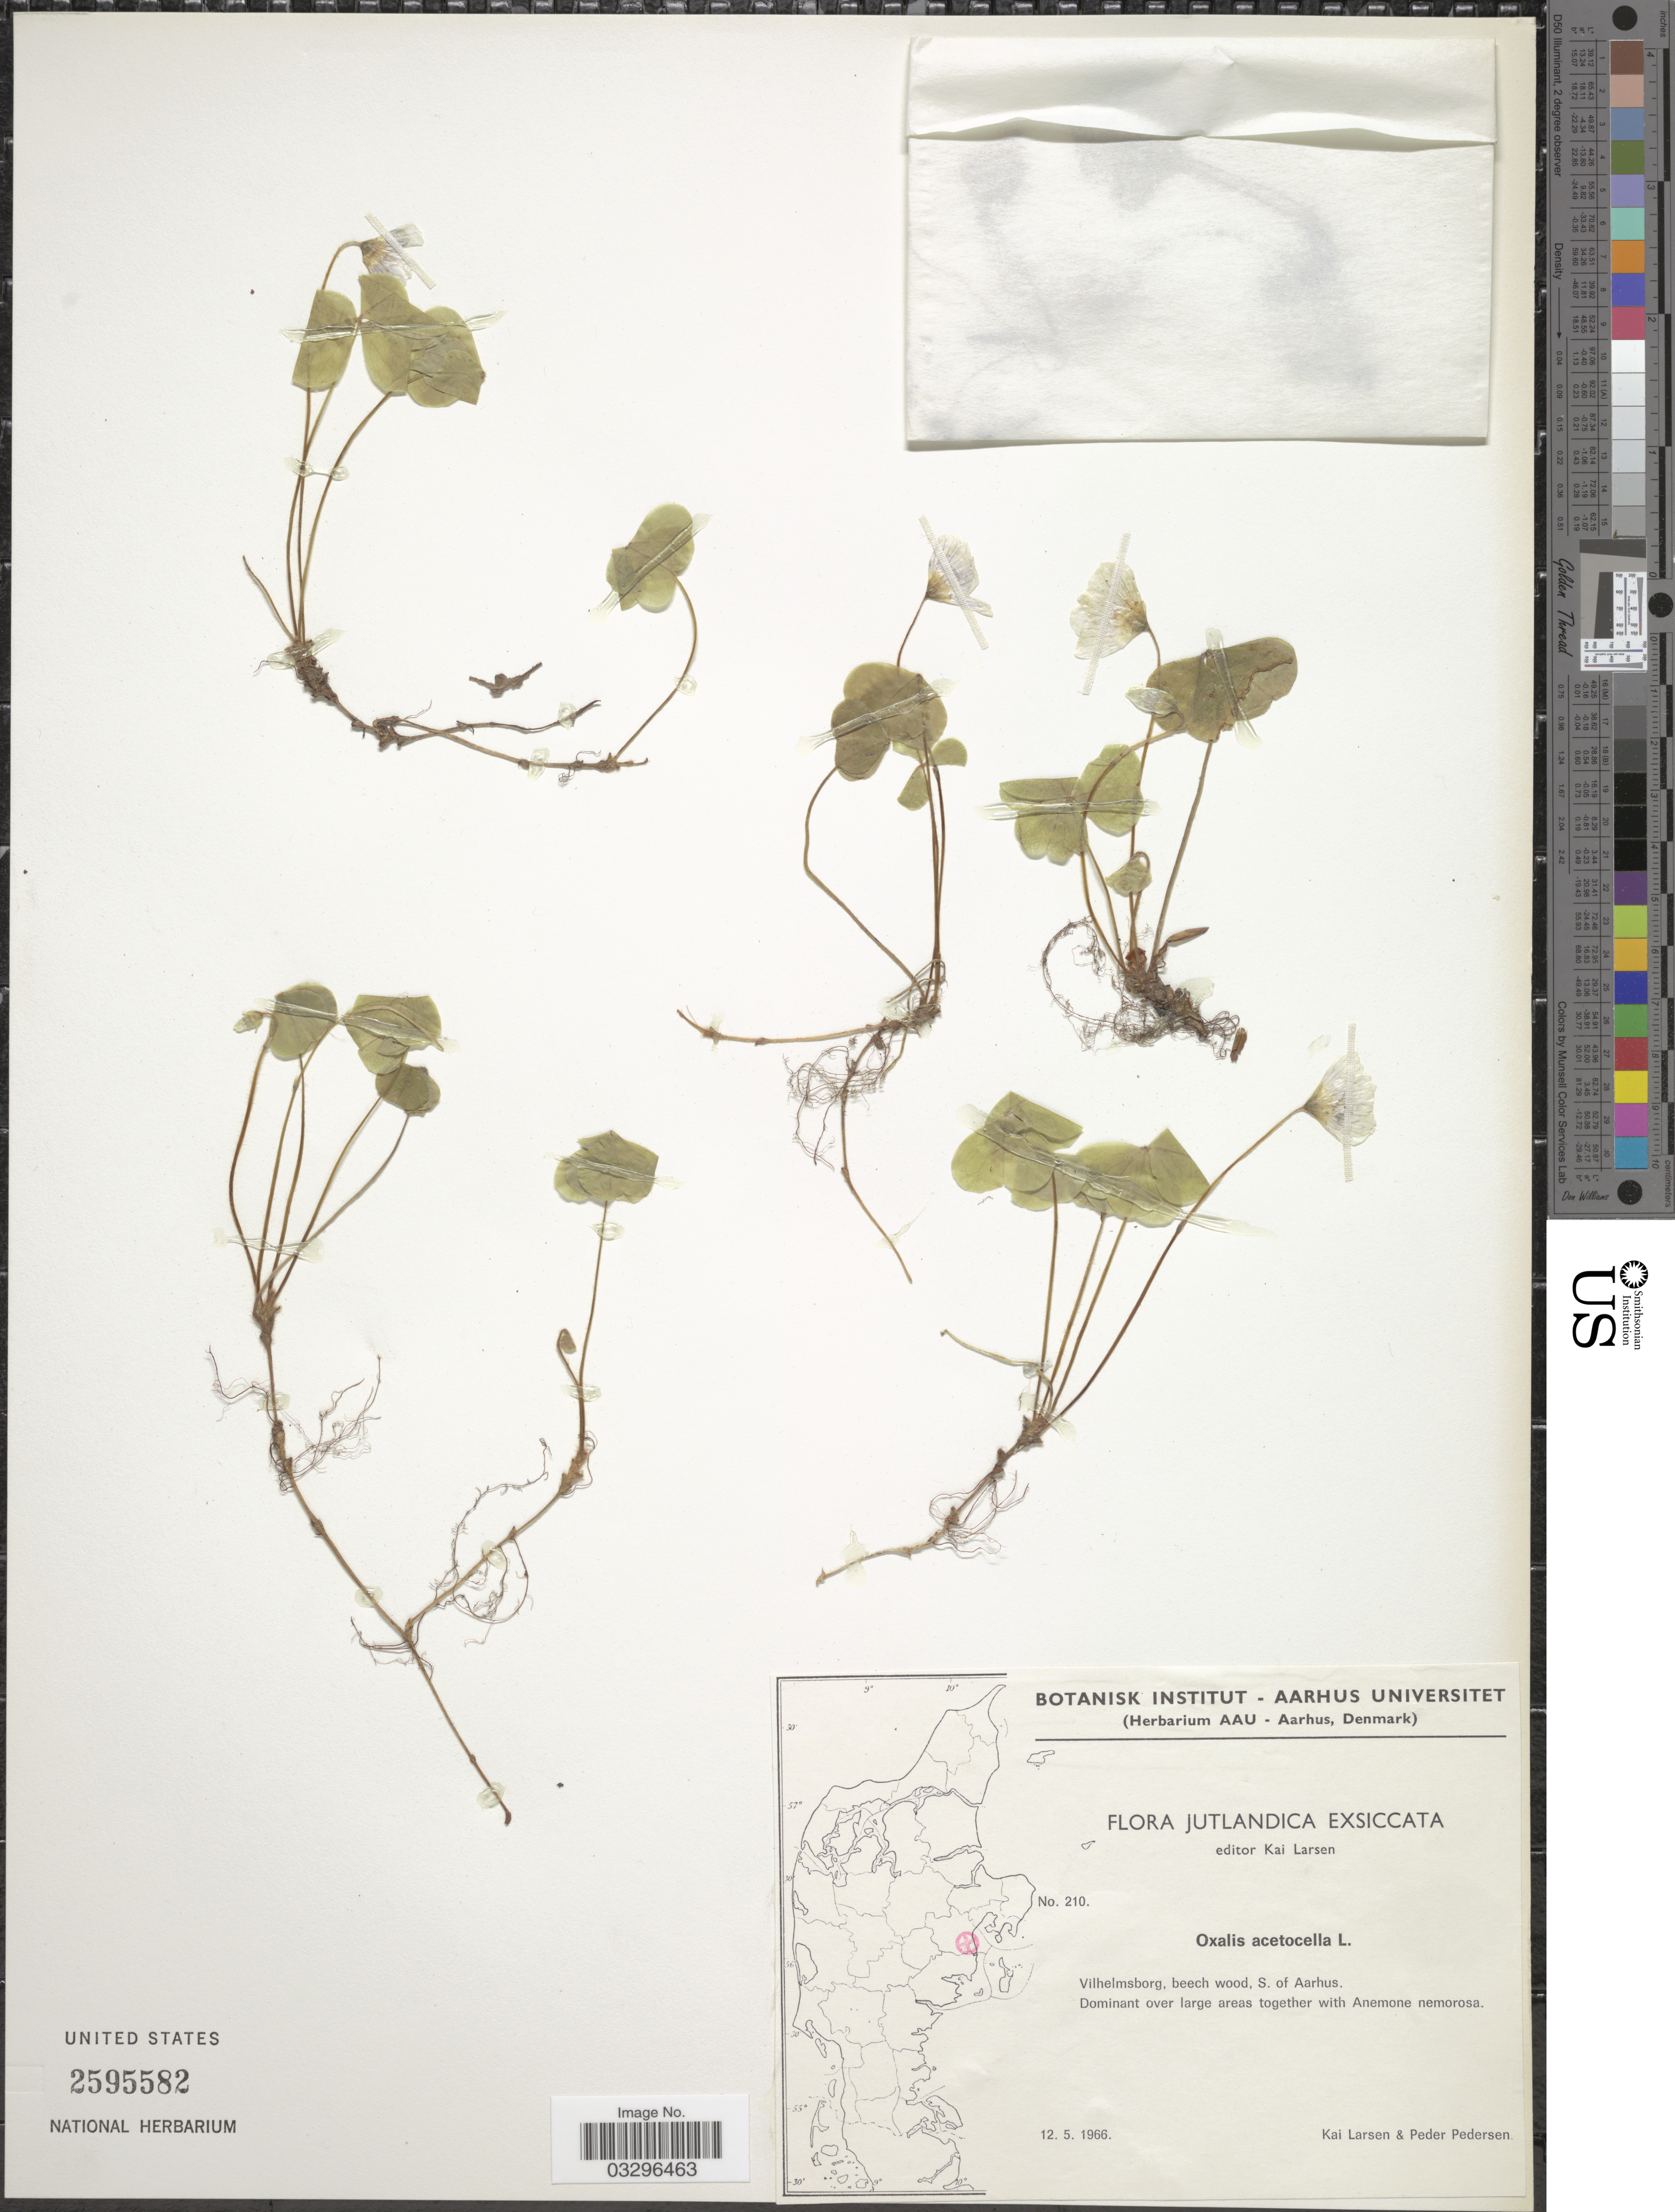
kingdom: Plantae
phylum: Tracheophyta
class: Magnoliopsida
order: Oxalidales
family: Oxalidaceae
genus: Oxalis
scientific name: Oxalis acetosella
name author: L.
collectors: K. Larsen & P. Pedersen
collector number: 210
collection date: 1966-05-12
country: Denmark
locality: Jutlandica. Vilhelmsborg, beech wood, S. of Aarhus.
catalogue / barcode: US 2595582